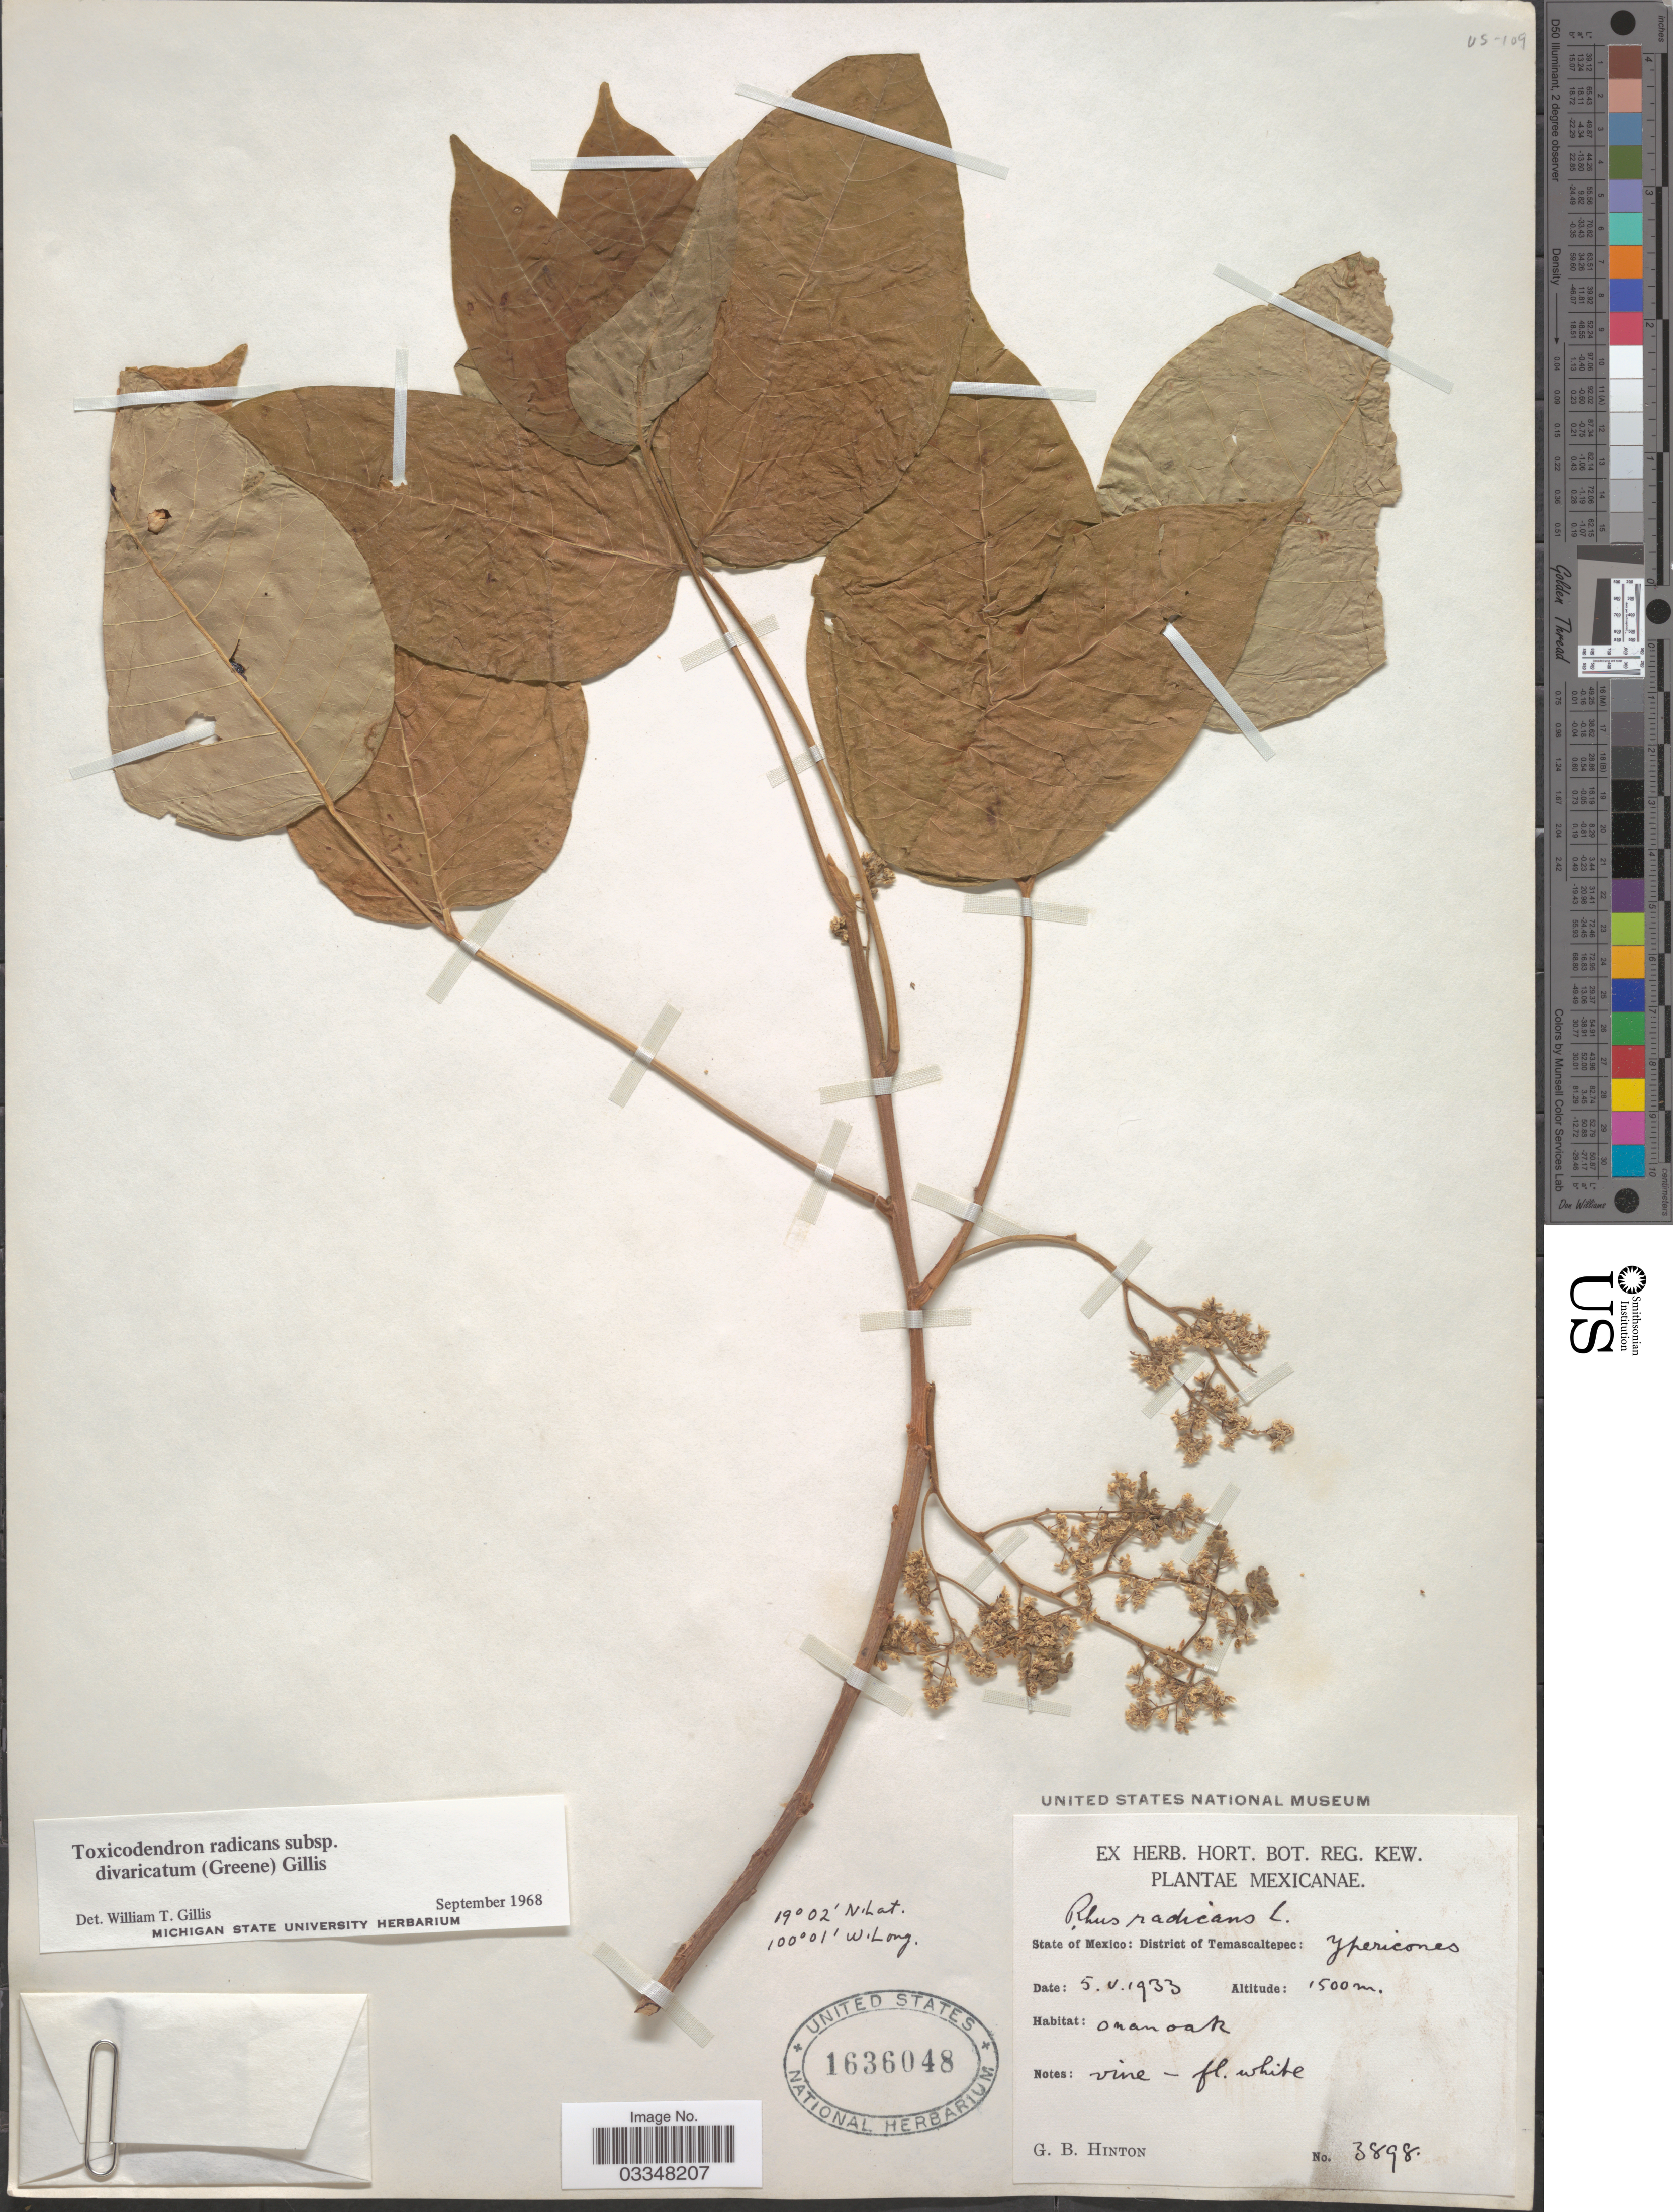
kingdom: Plantae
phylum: Tracheophyta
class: Magnoliopsida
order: Sapindales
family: Anacardiaceae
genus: Toxicodendron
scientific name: Toxicodendron radicans subsp. divaricatum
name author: (Greene) Gillis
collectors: G. B. Hinton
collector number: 3898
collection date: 1933-05-05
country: Mexico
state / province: México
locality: District of Temascaltepec: Ypericones.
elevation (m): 1500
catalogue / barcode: US 1636048